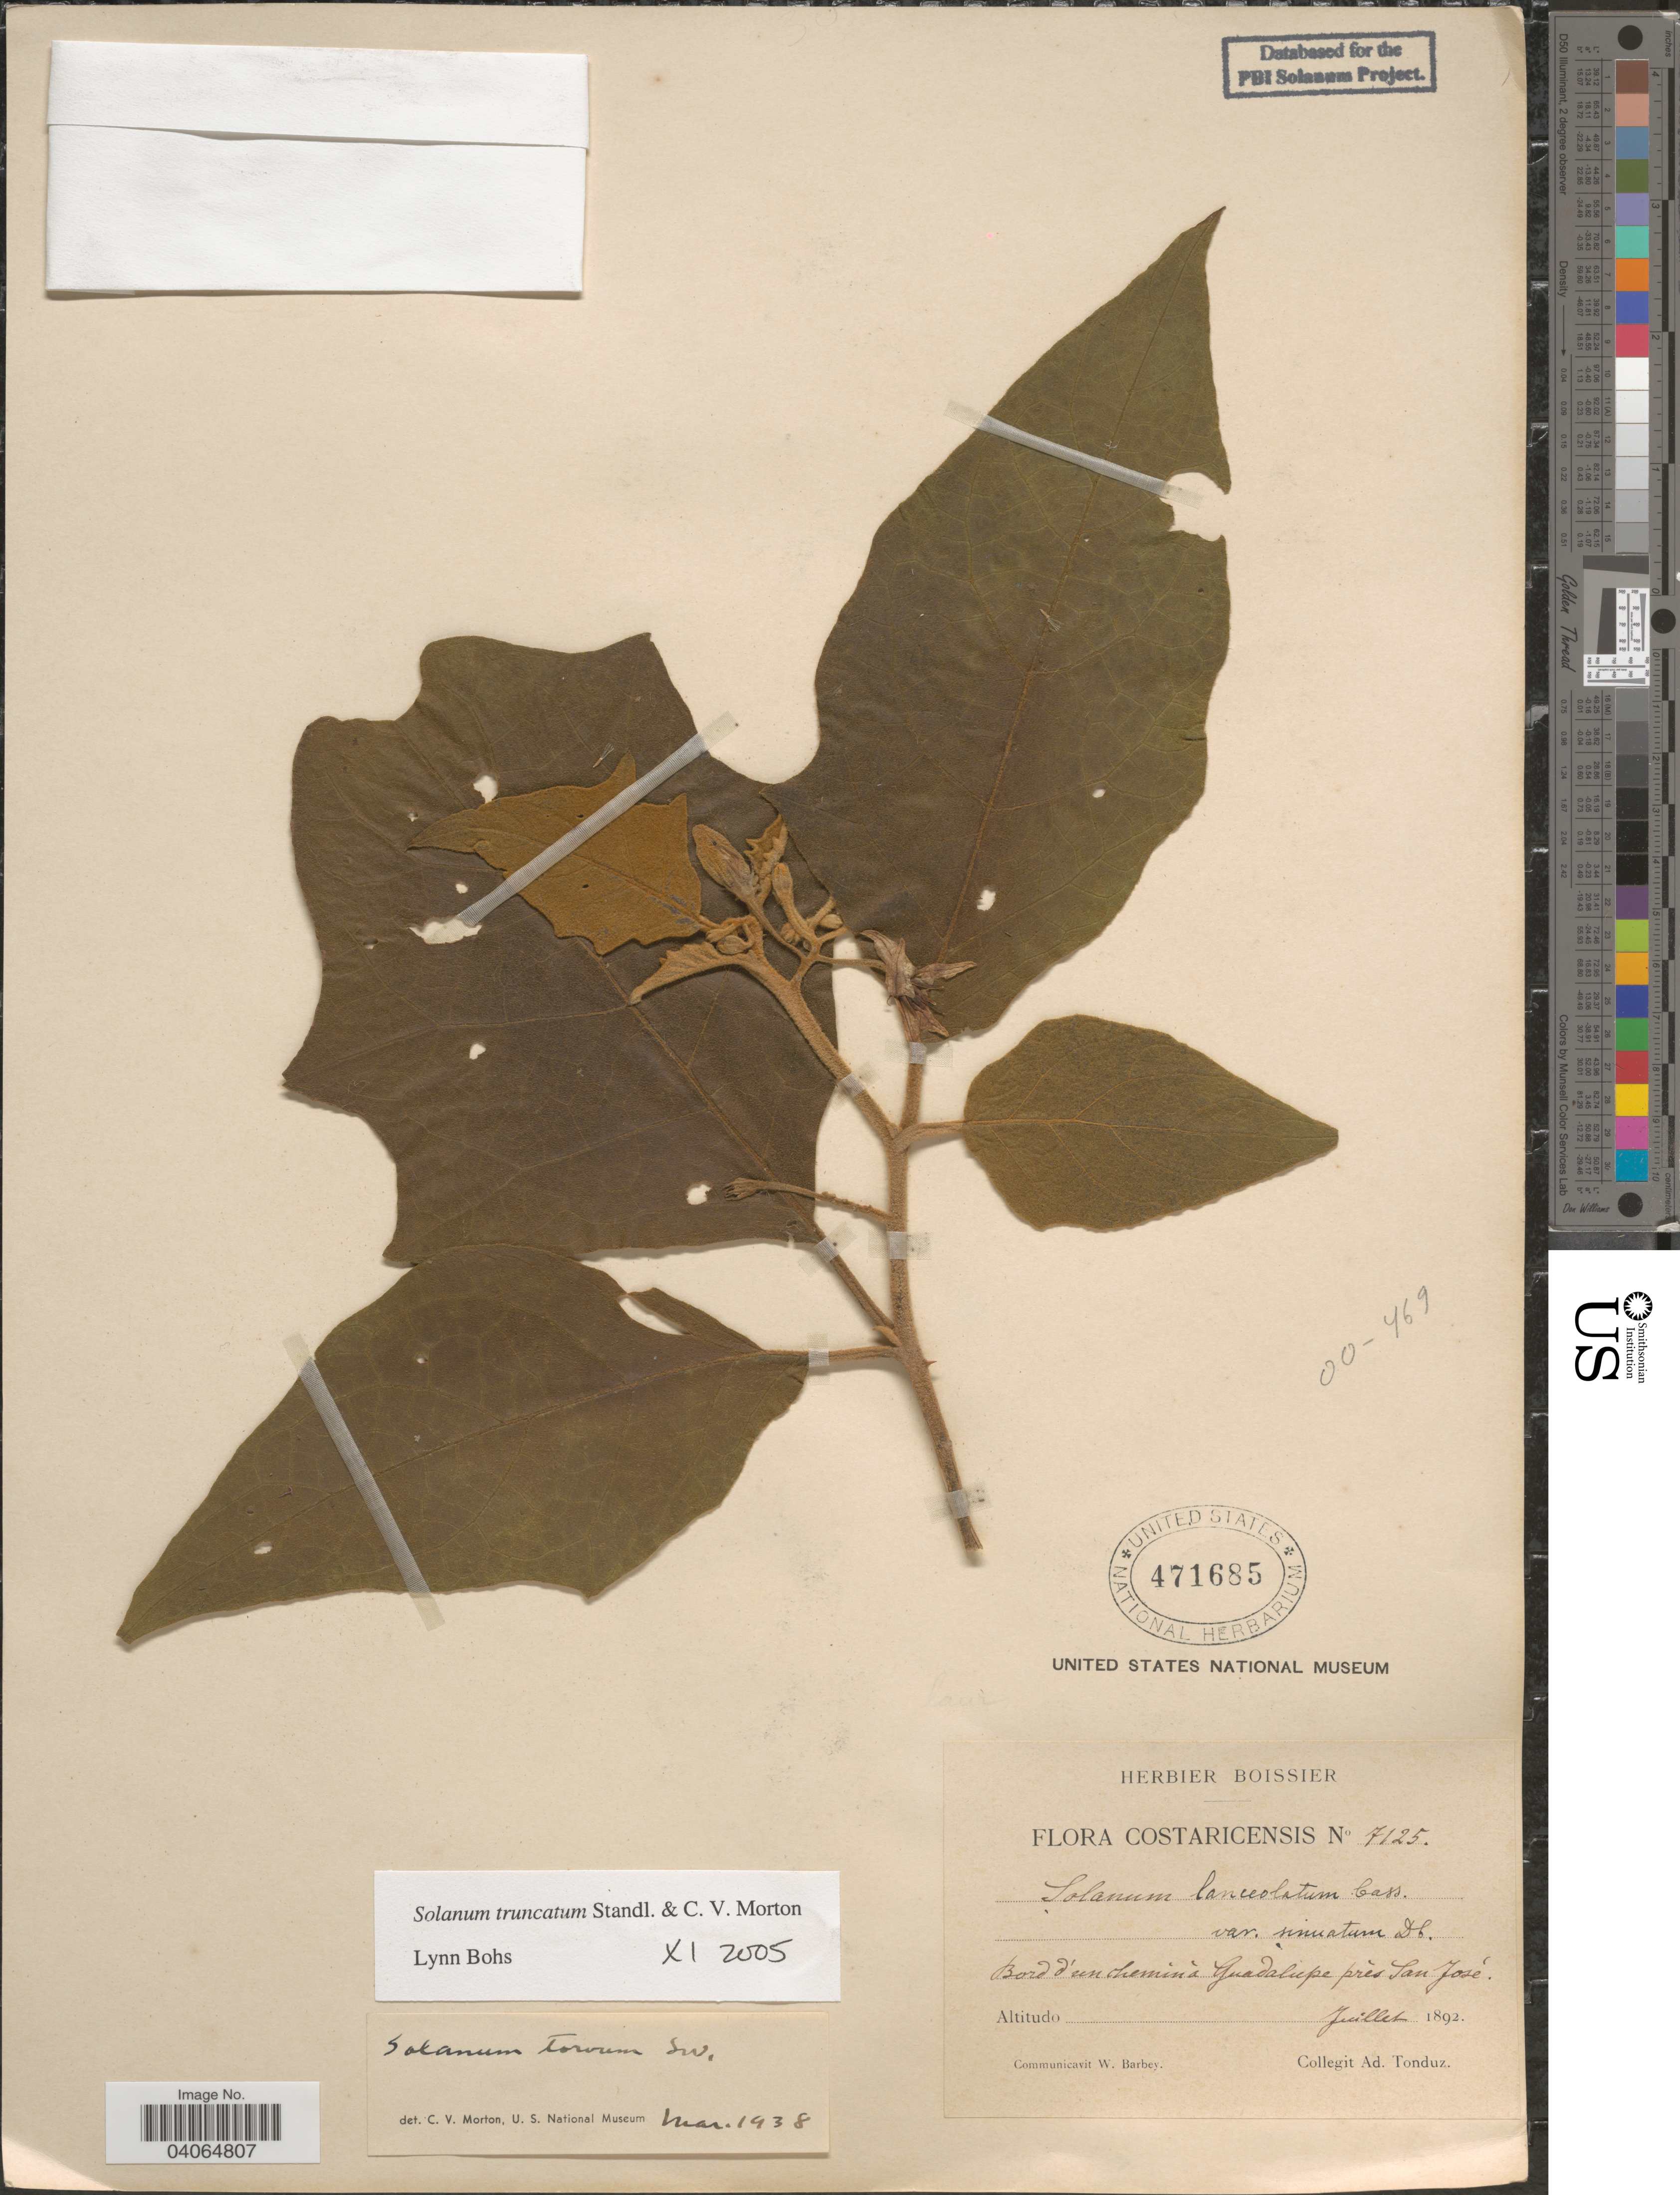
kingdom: Plantae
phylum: Tracheophyta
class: Magnoliopsida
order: Solanales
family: Solanaceae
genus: Solanum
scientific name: Solanum truncatum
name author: Standl. & C.V. Morton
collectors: A. Tonduz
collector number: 7125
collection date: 1892-07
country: Costa Rica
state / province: San José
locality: Bord d'un chemin à Guadalupe près San José.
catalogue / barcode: US 471685